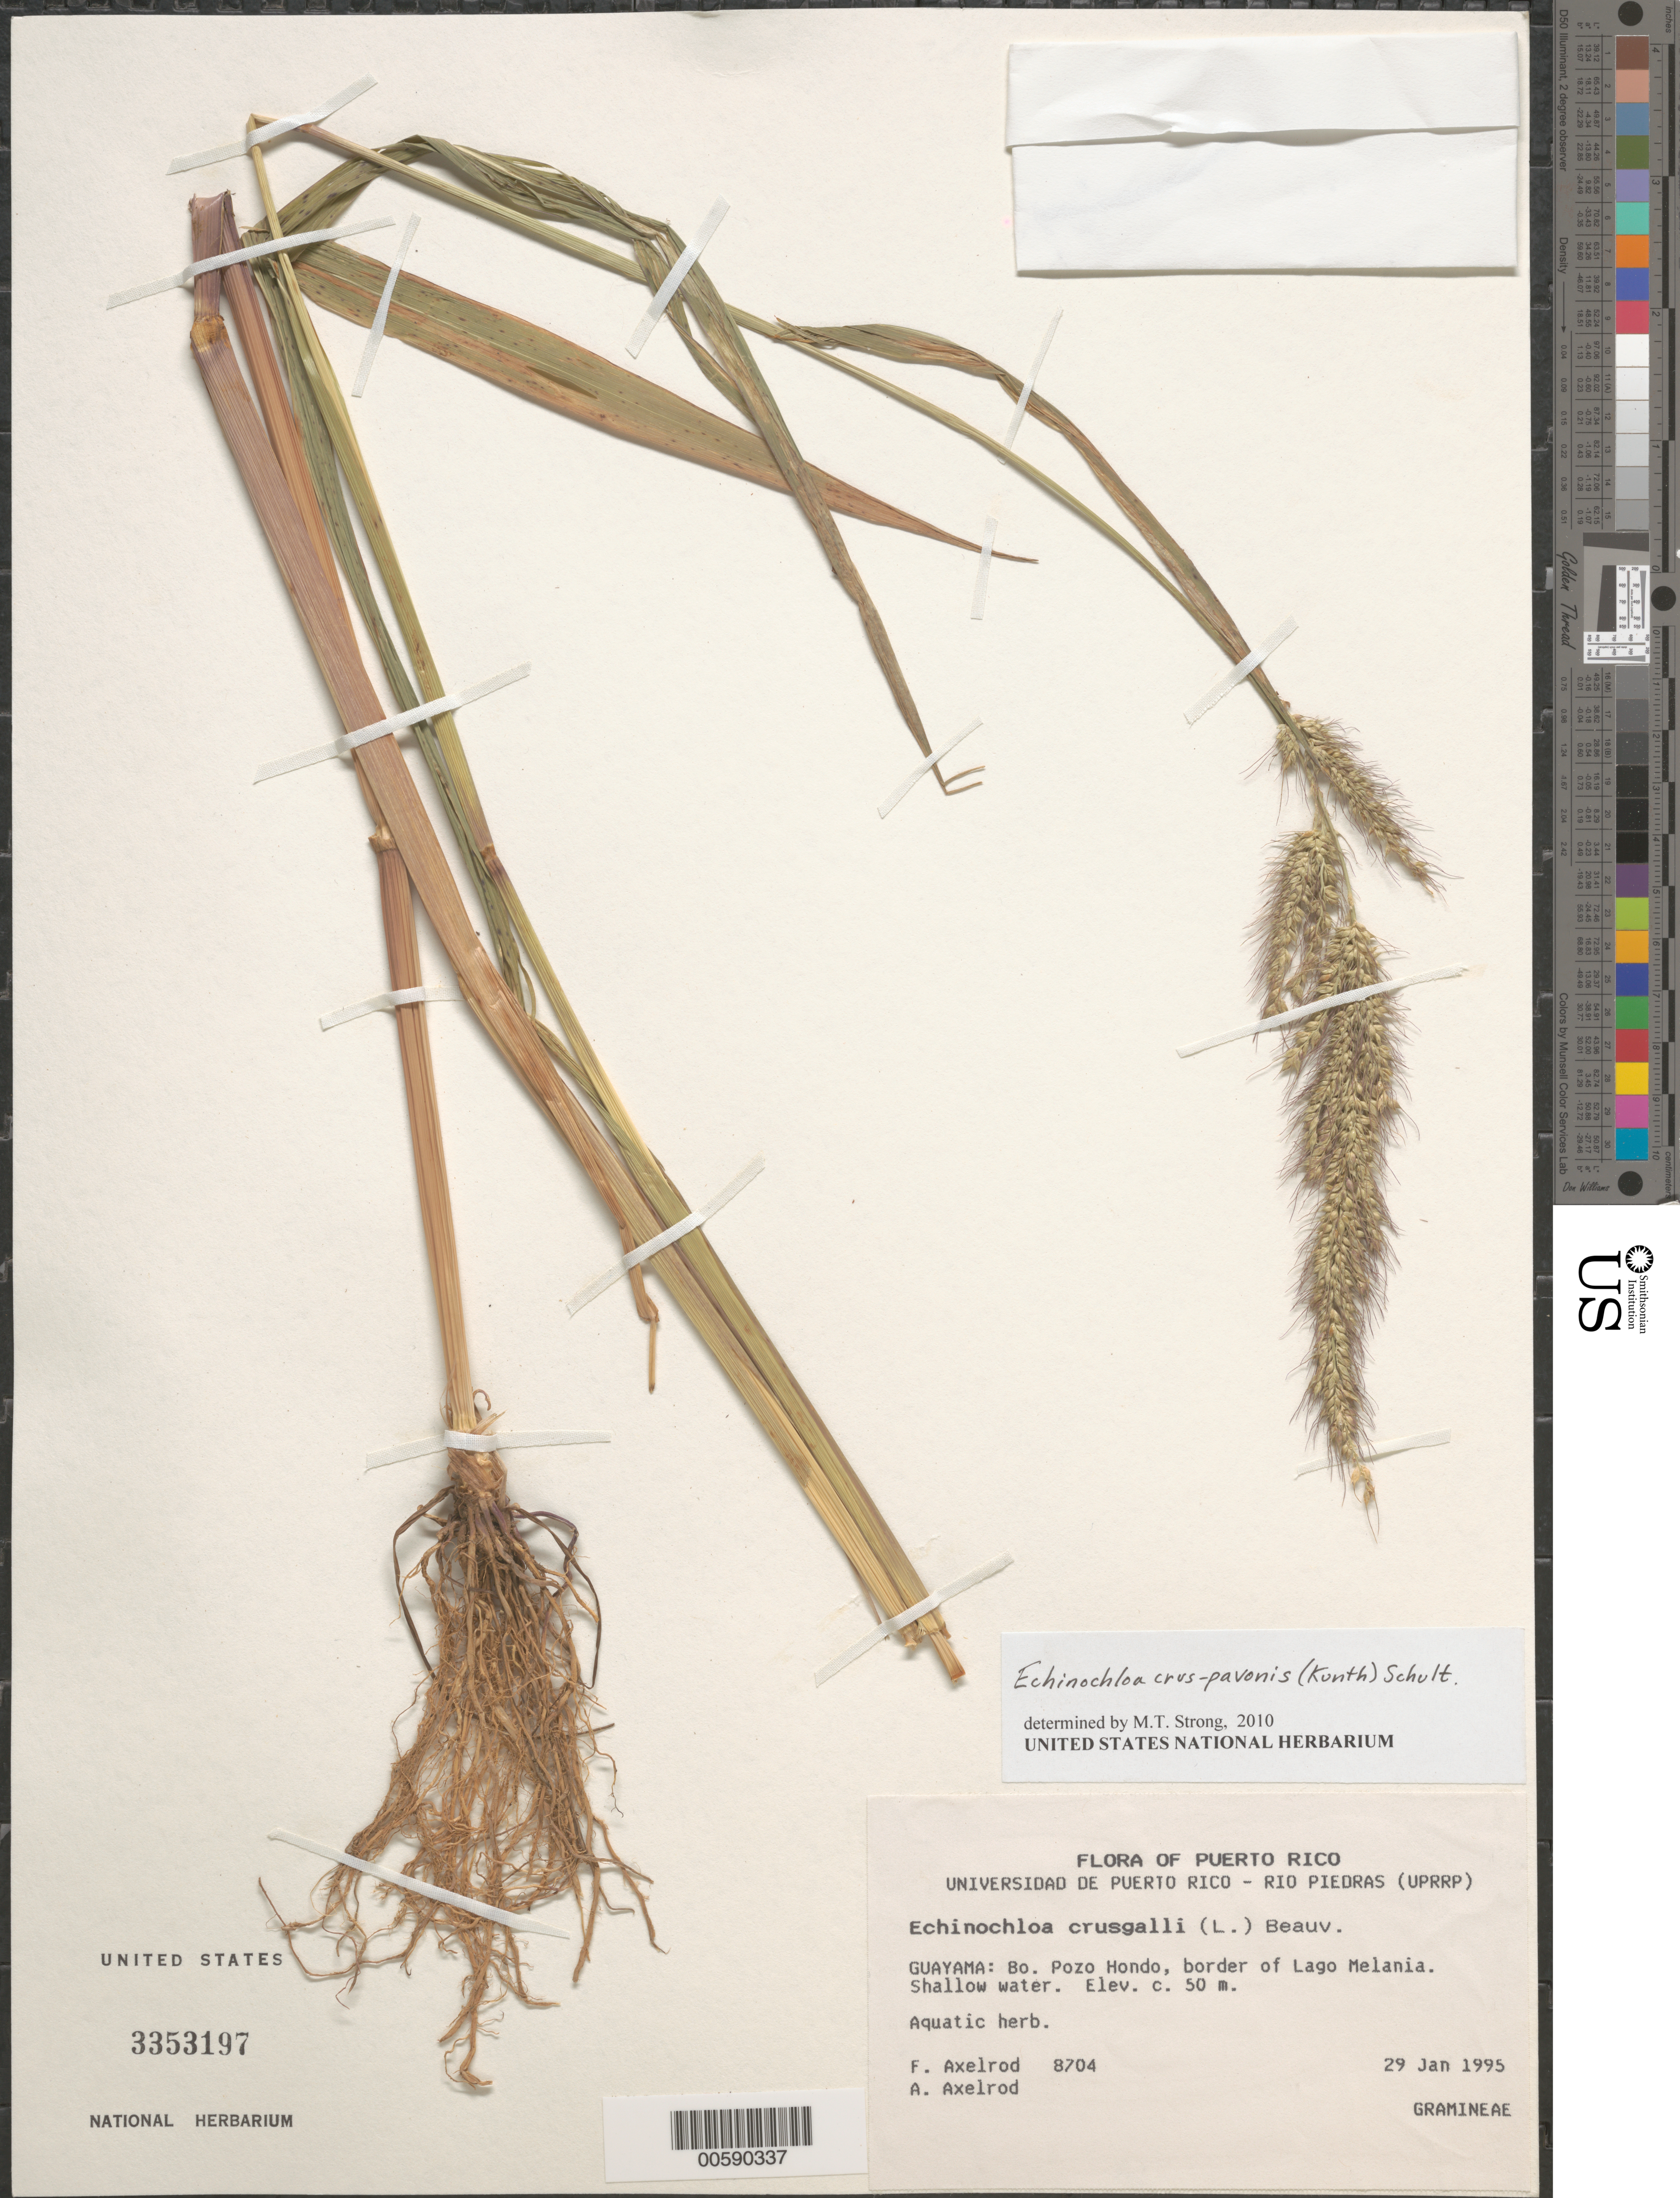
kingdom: Plantae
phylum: Tracheophyta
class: Liliopsida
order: Poales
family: Poaceae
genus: Echinochloa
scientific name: Echinochloa crus-pavonis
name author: (Kunth) Schult.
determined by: Strong, M. T., (US), Smithsonian Institution - National Museum of Natural History (UNITED STATES)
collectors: F. S. Axelrod & A. Axelrod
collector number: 8704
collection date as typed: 29 Jan 1995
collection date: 1995-01-29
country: Puerto Rico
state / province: Guayama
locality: Guayama: Bo. Pozo Hondo, border of Lago Melania.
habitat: Shallow water.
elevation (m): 50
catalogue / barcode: US 3353197